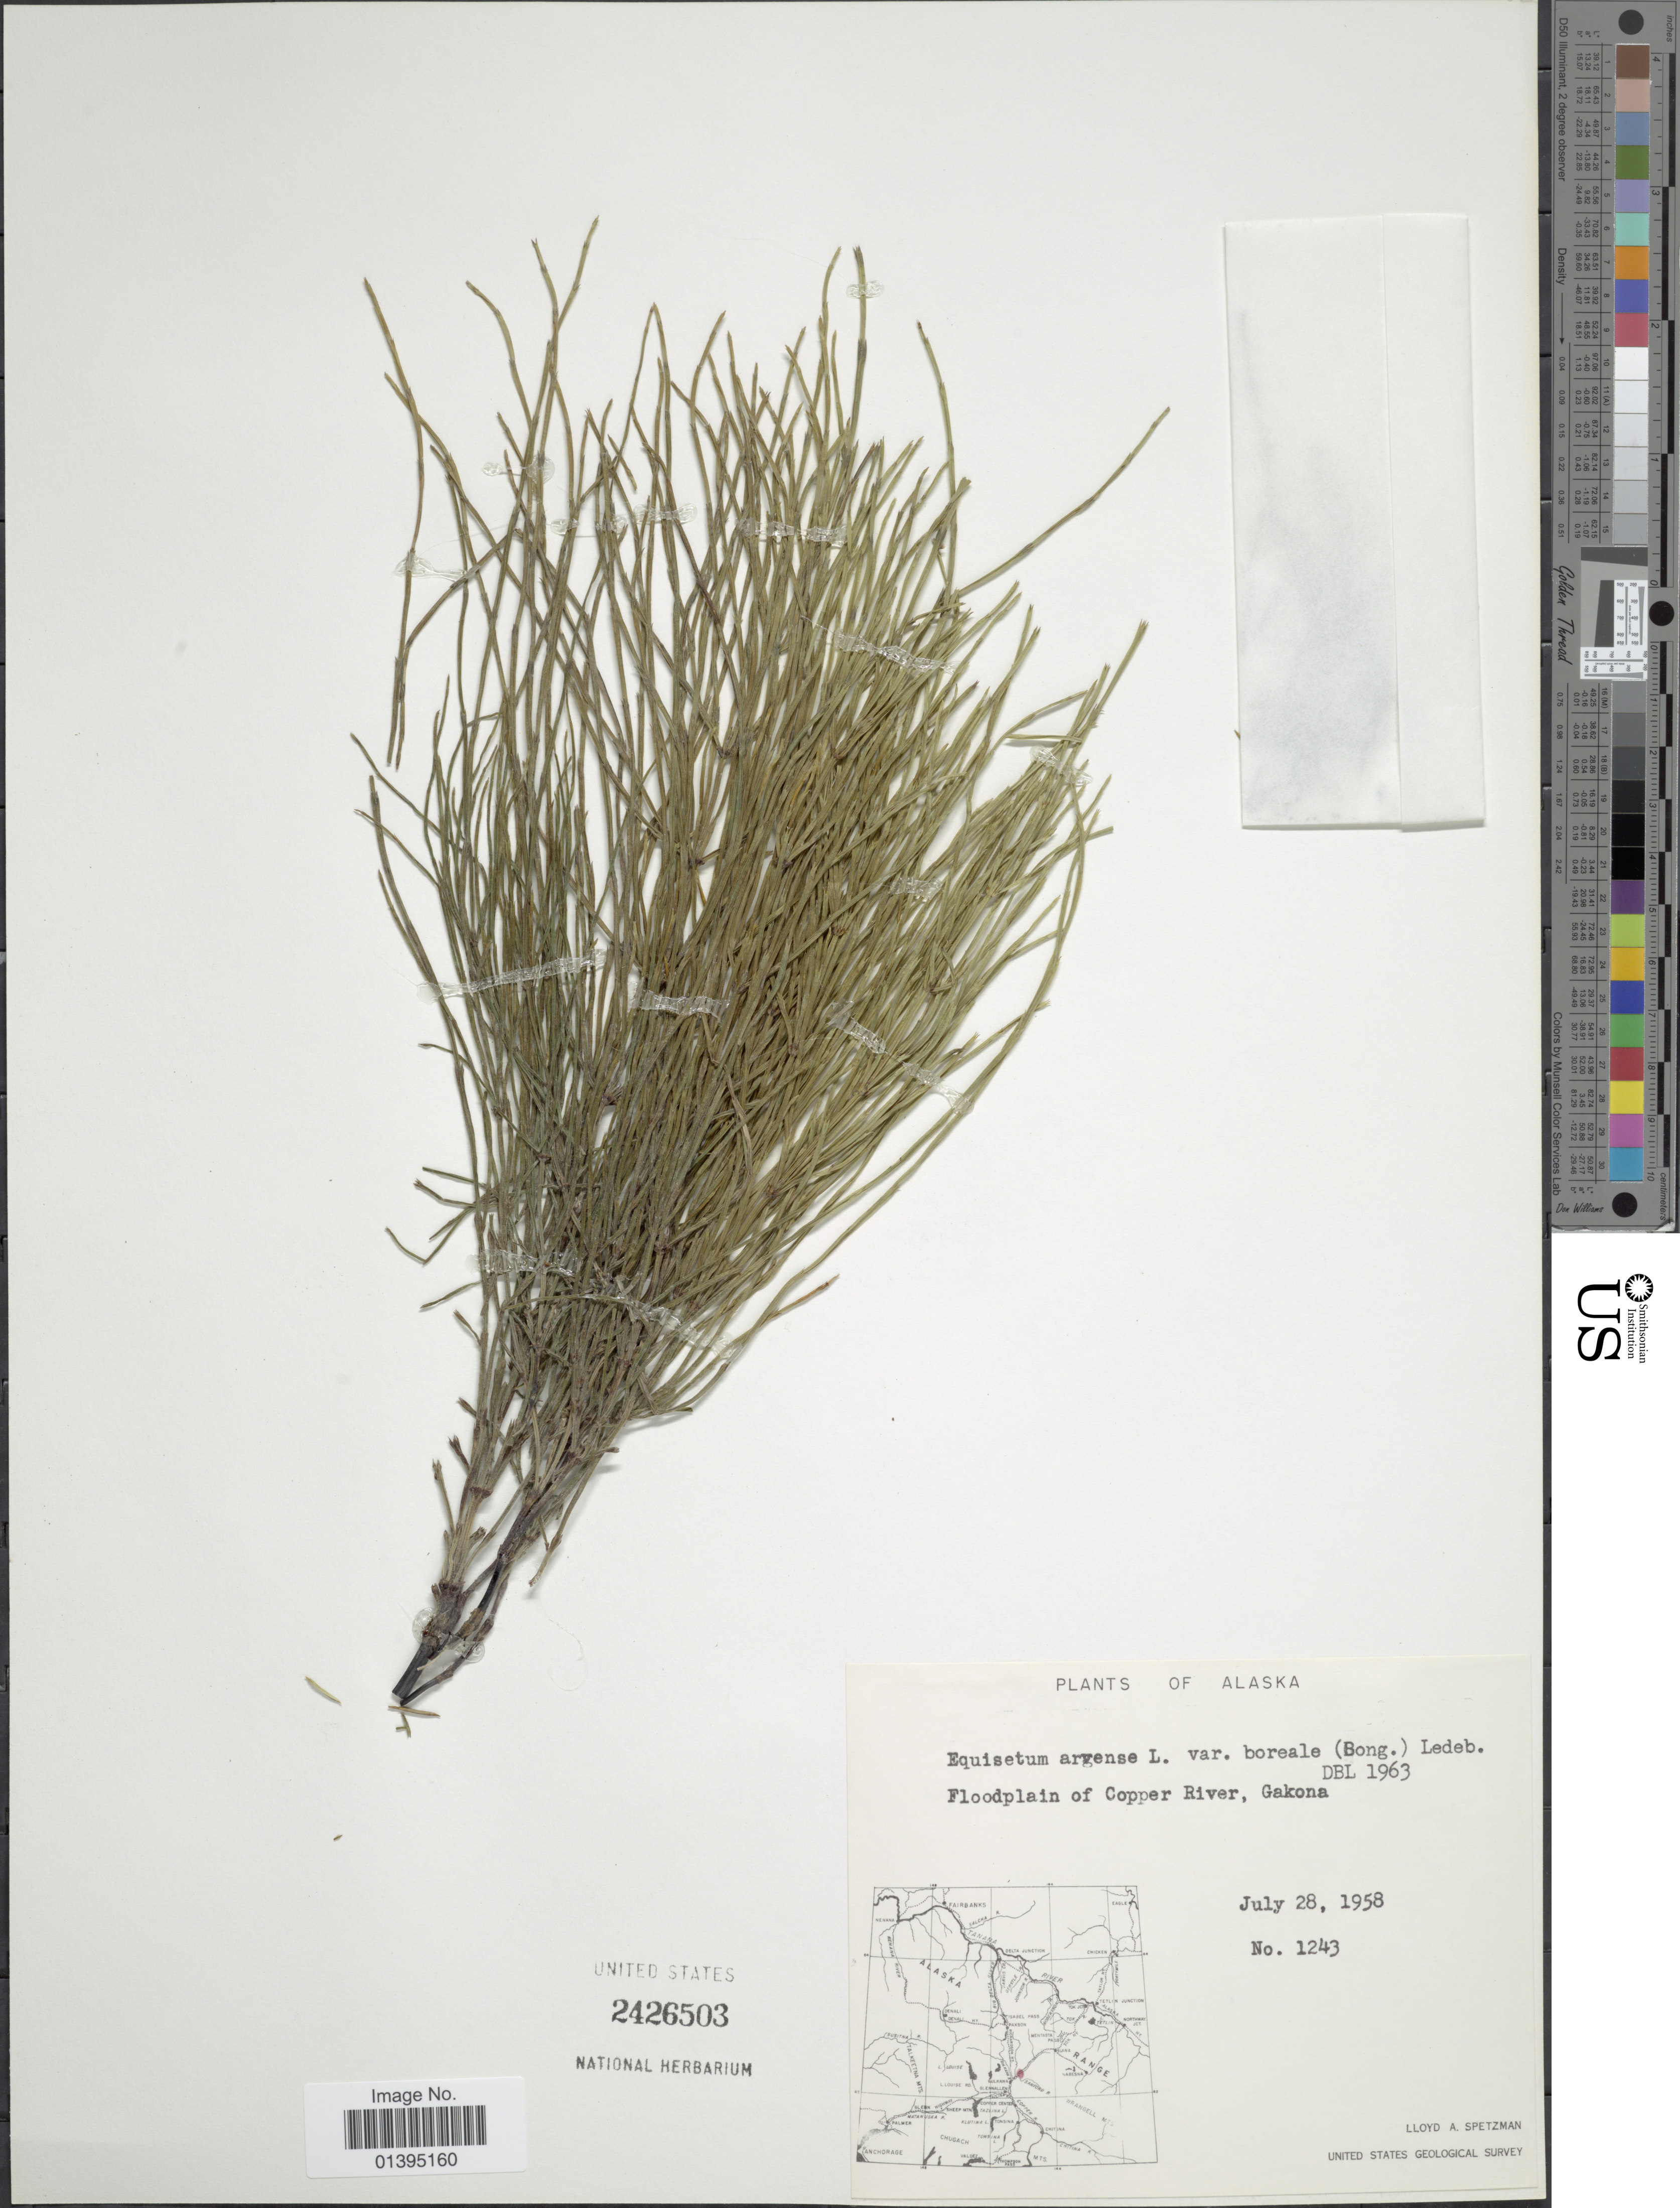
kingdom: Plantae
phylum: Tracheophyta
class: Polypodiopsida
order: Equisetales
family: Equisetaceae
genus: Equisetum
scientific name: Equisetum arvense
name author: L.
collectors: L. Spetzman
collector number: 1243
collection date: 1958-07-28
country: United States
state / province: Alaska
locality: Floodplain of Copper River, Gakona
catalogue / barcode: US 2426503